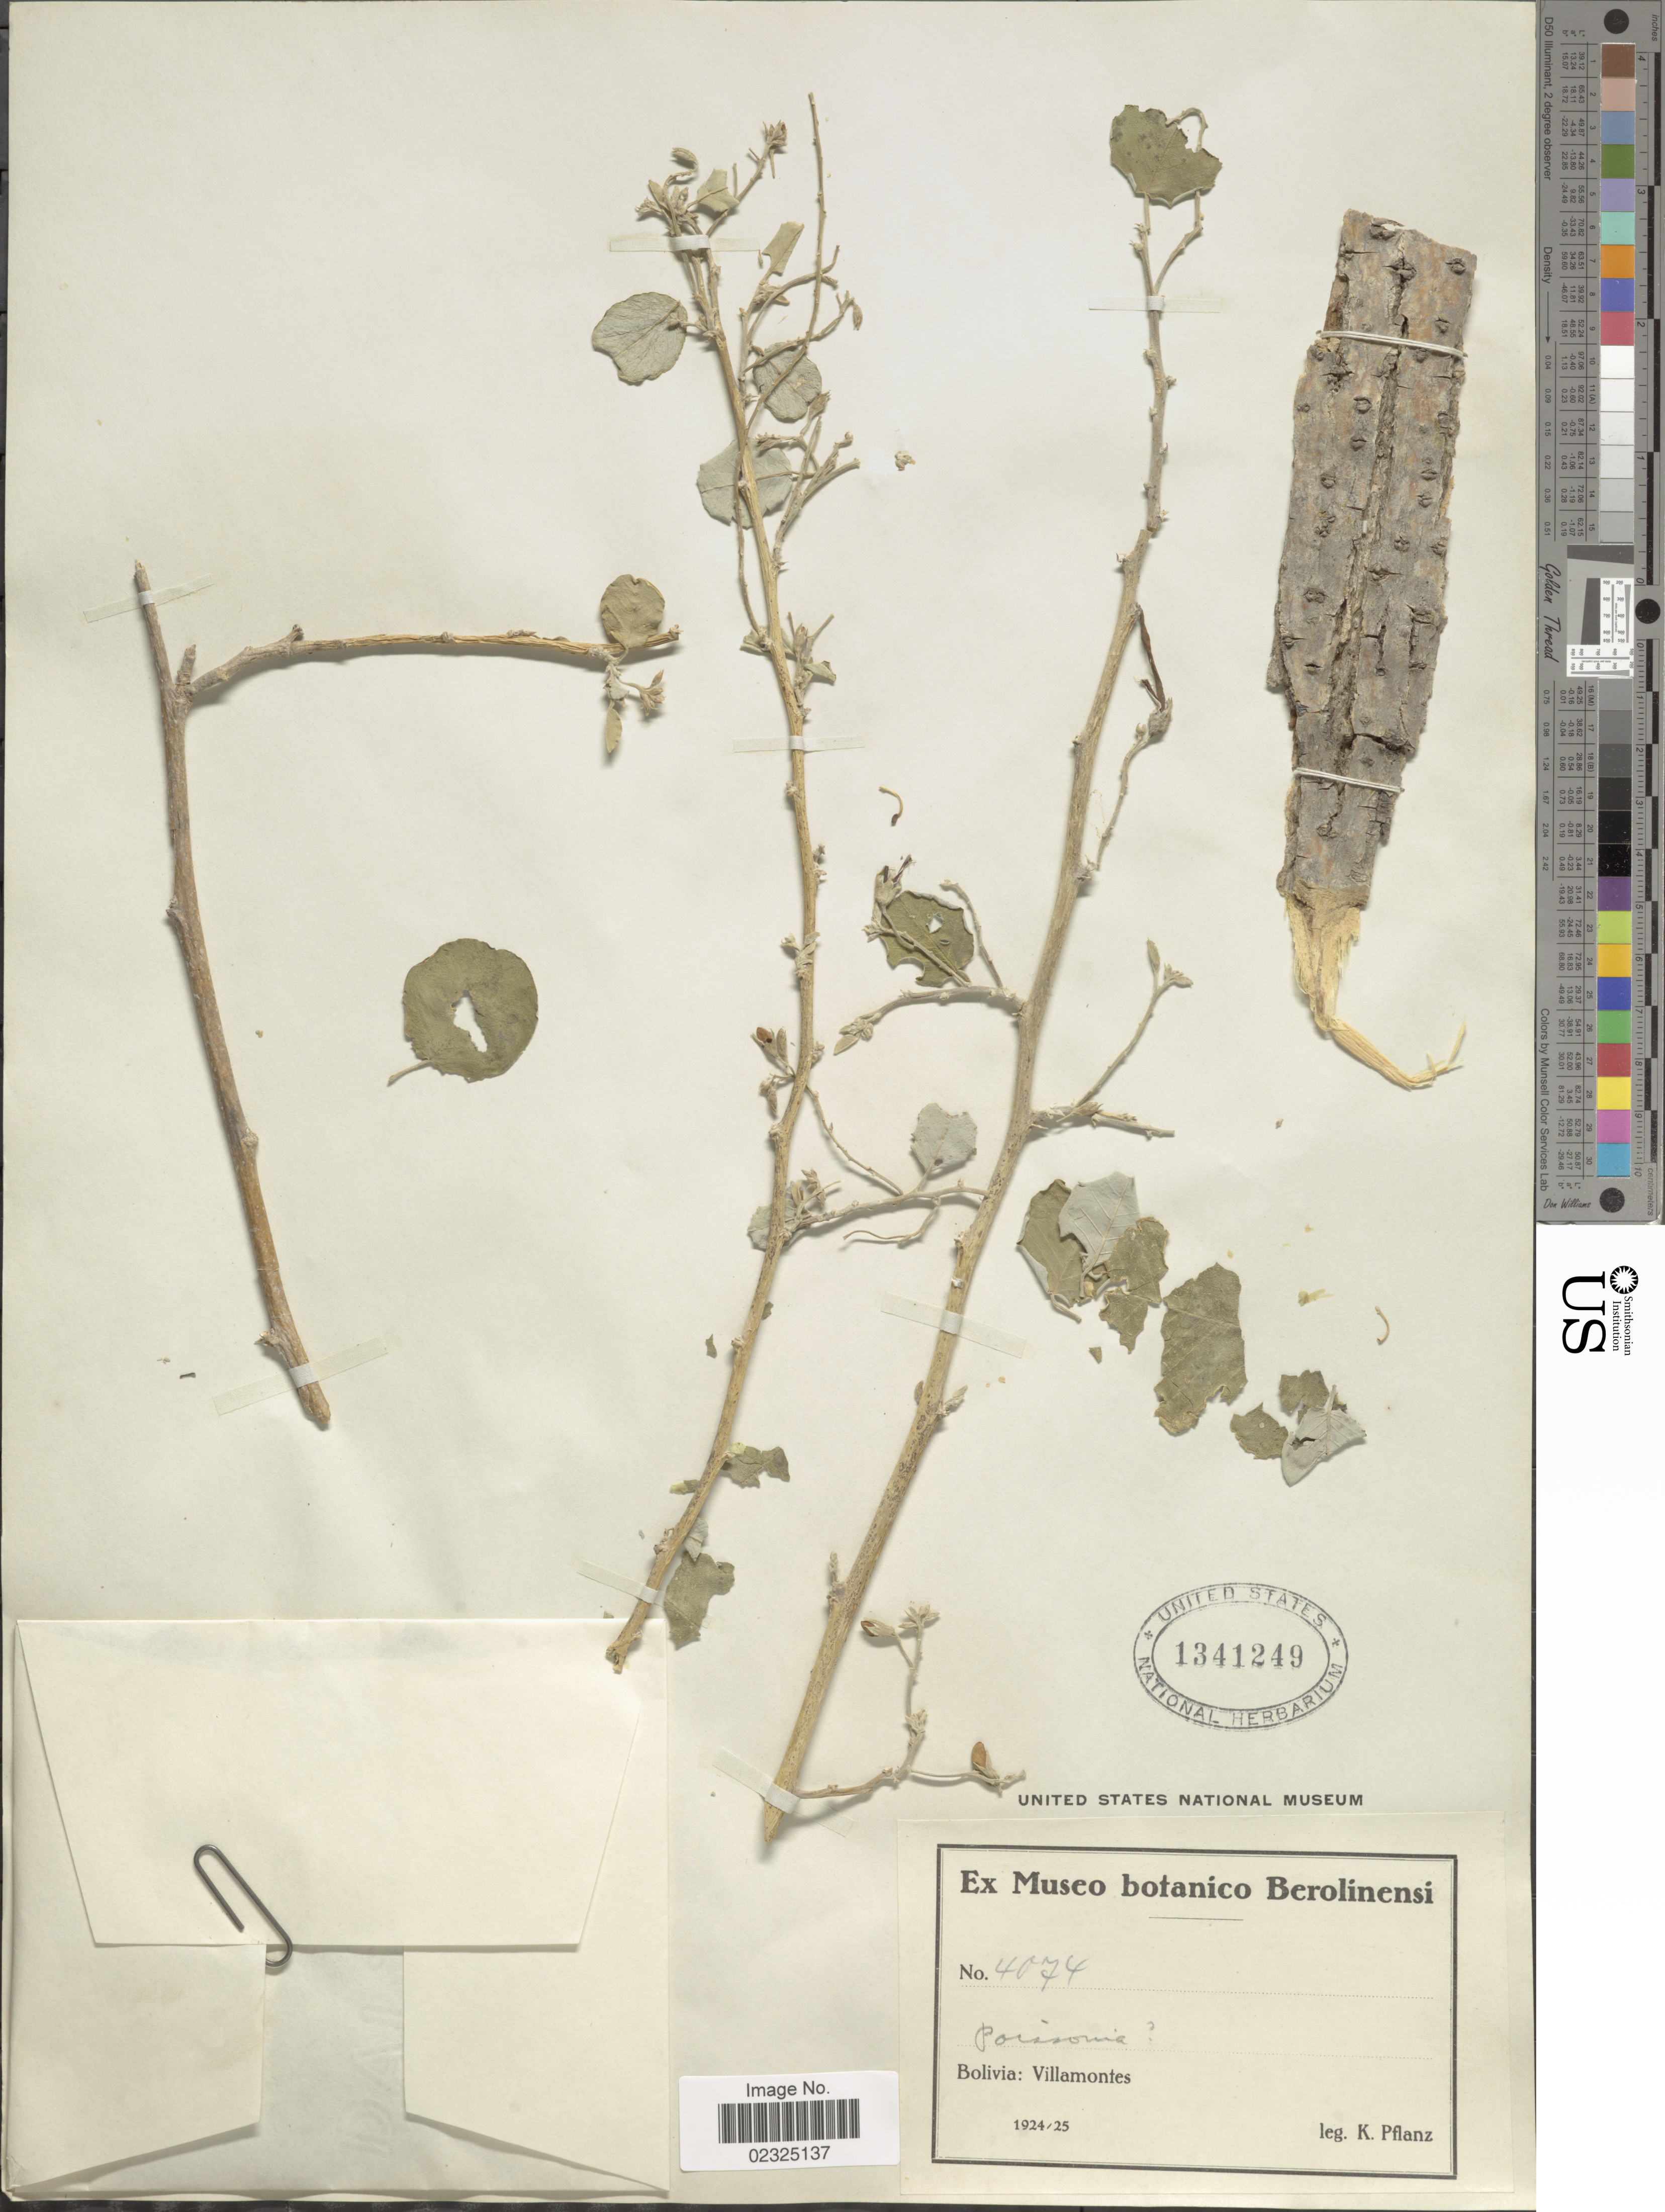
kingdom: Plantae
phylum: Tracheophyta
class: Magnoliopsida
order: Fabales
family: Fabaceae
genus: Poissonia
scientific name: Poissonia sp.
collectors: K. Pflanz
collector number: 4074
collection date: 1924/1925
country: Bolivia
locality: Villamontes.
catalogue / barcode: US 1341249